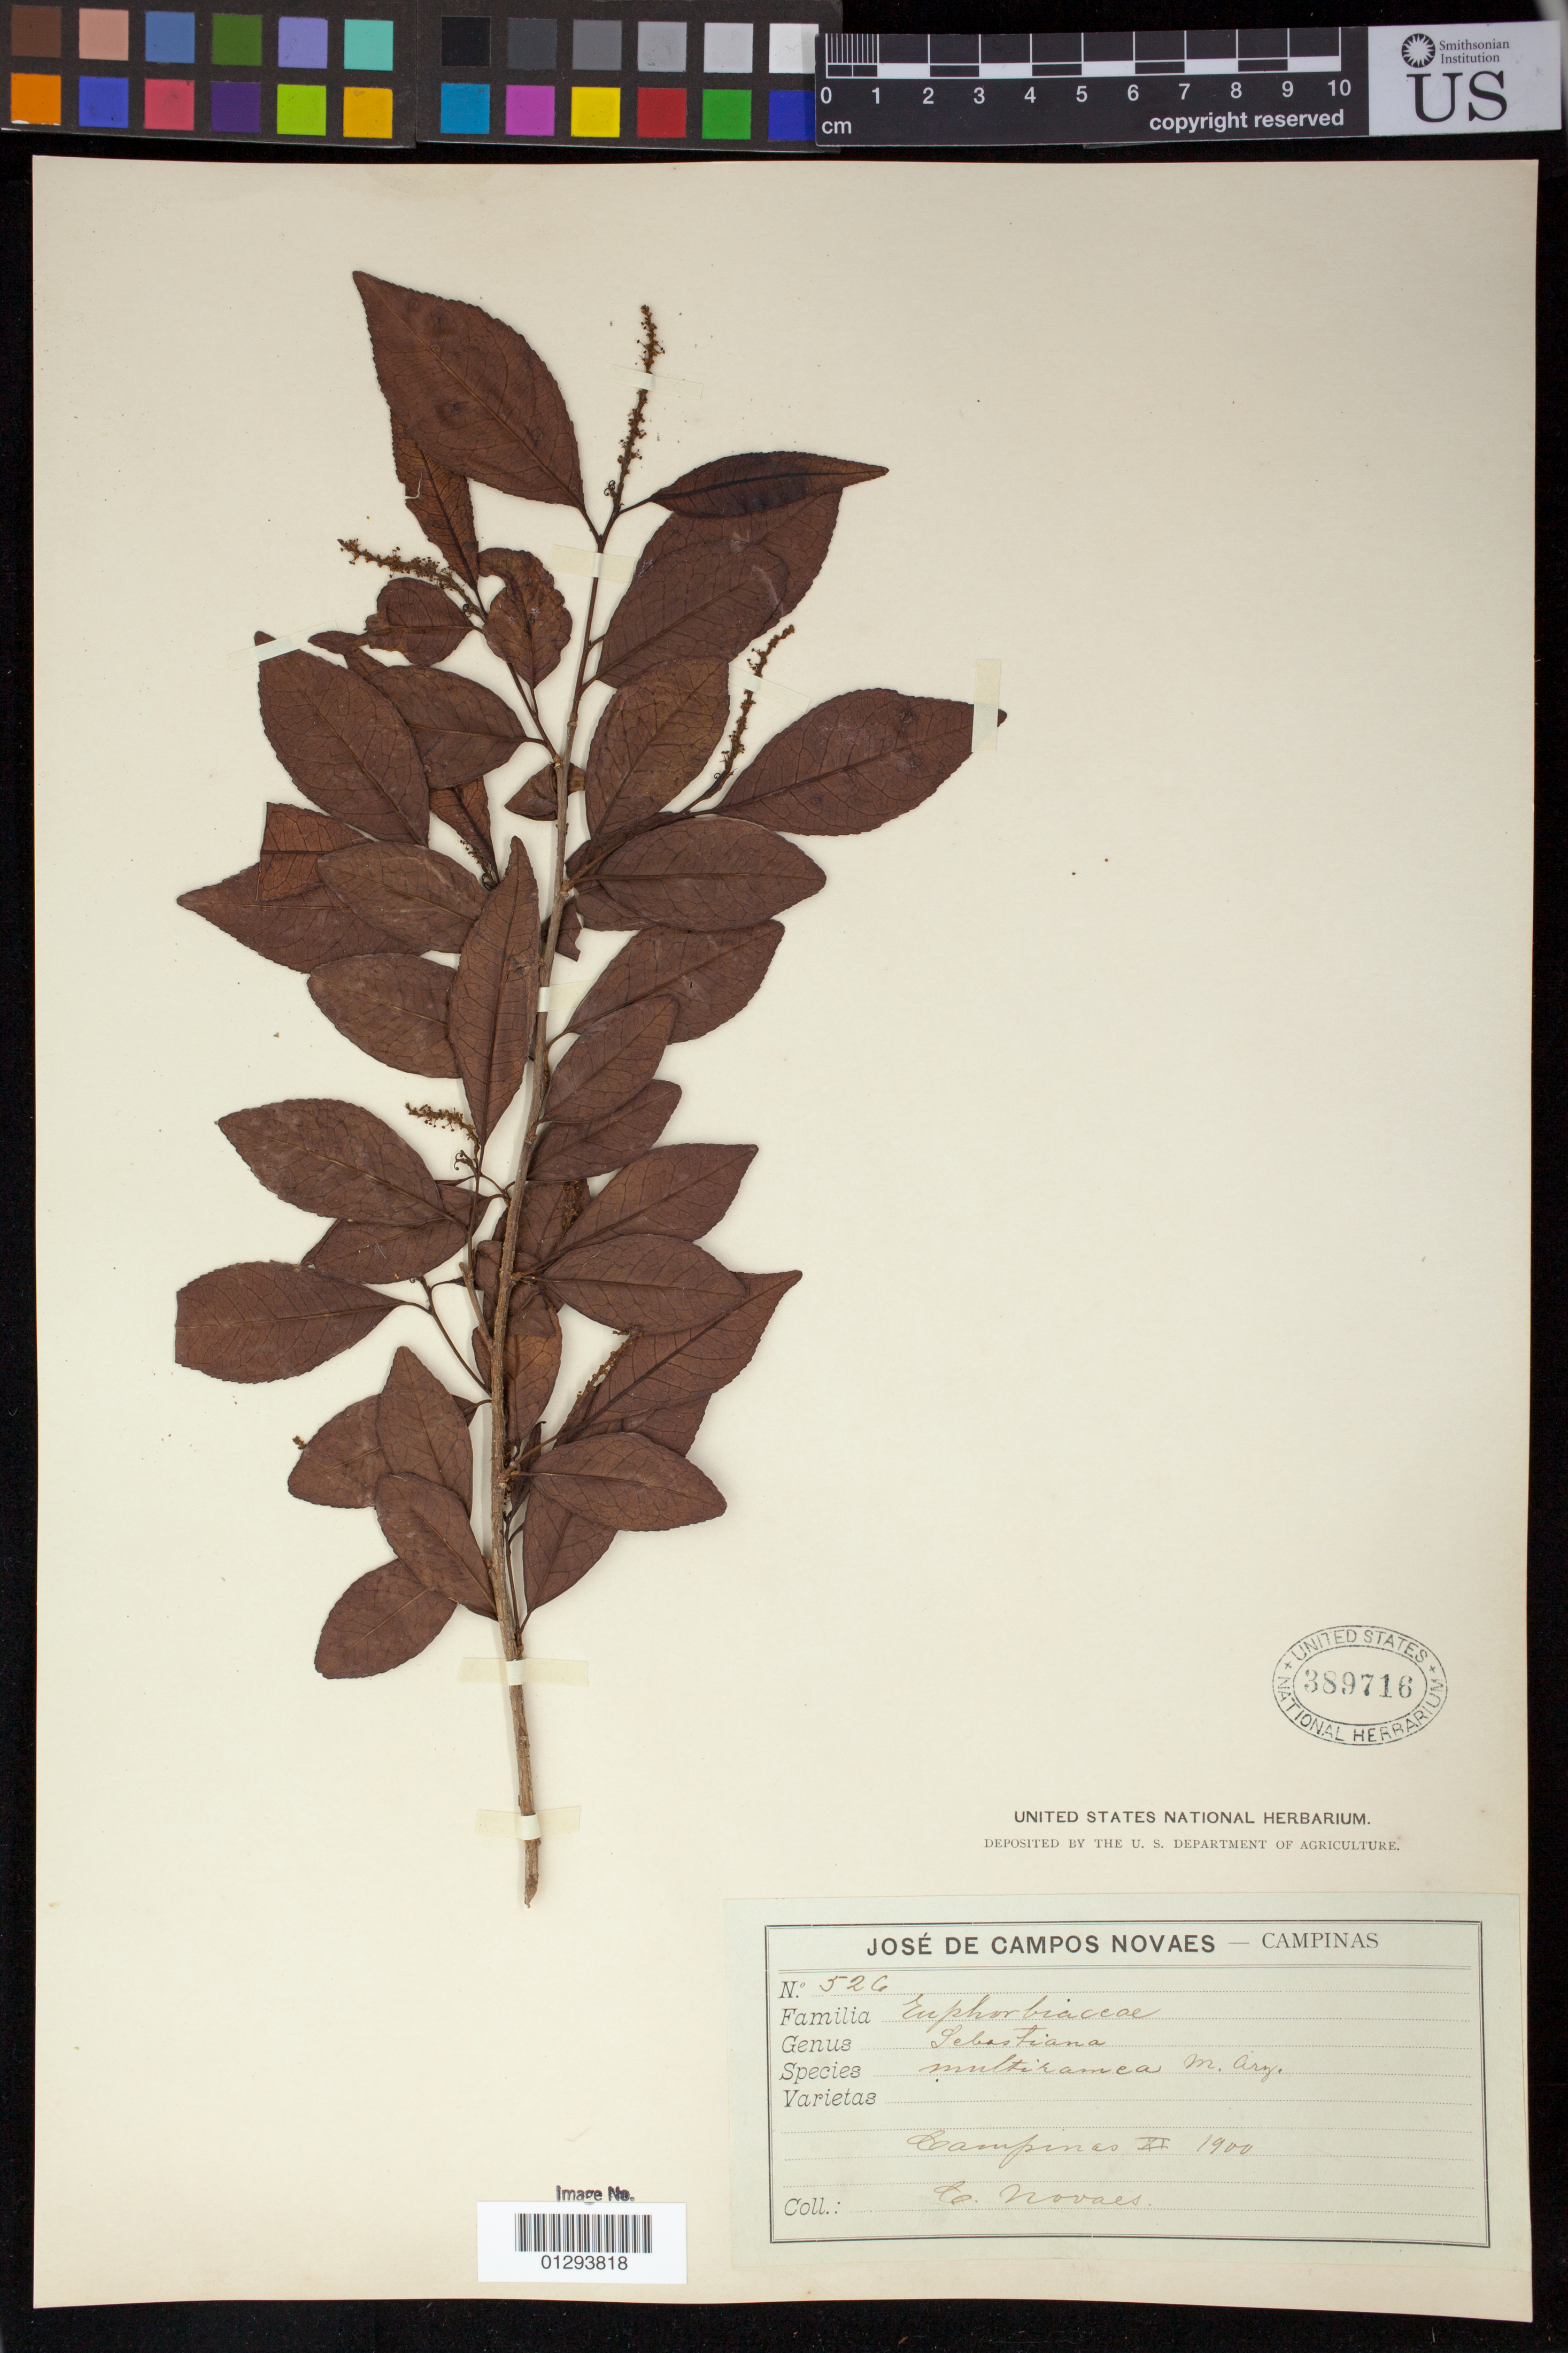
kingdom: Plantae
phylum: Tracheophyta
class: Magnoliopsida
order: Malpighiales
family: Euphorbiaceae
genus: Sebastiania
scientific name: Sebastiania brasiliensis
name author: Spreng.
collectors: C. Novaes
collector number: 526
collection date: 1900-11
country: Brazil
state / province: Sao Paulo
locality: Campinas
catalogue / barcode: US 389716